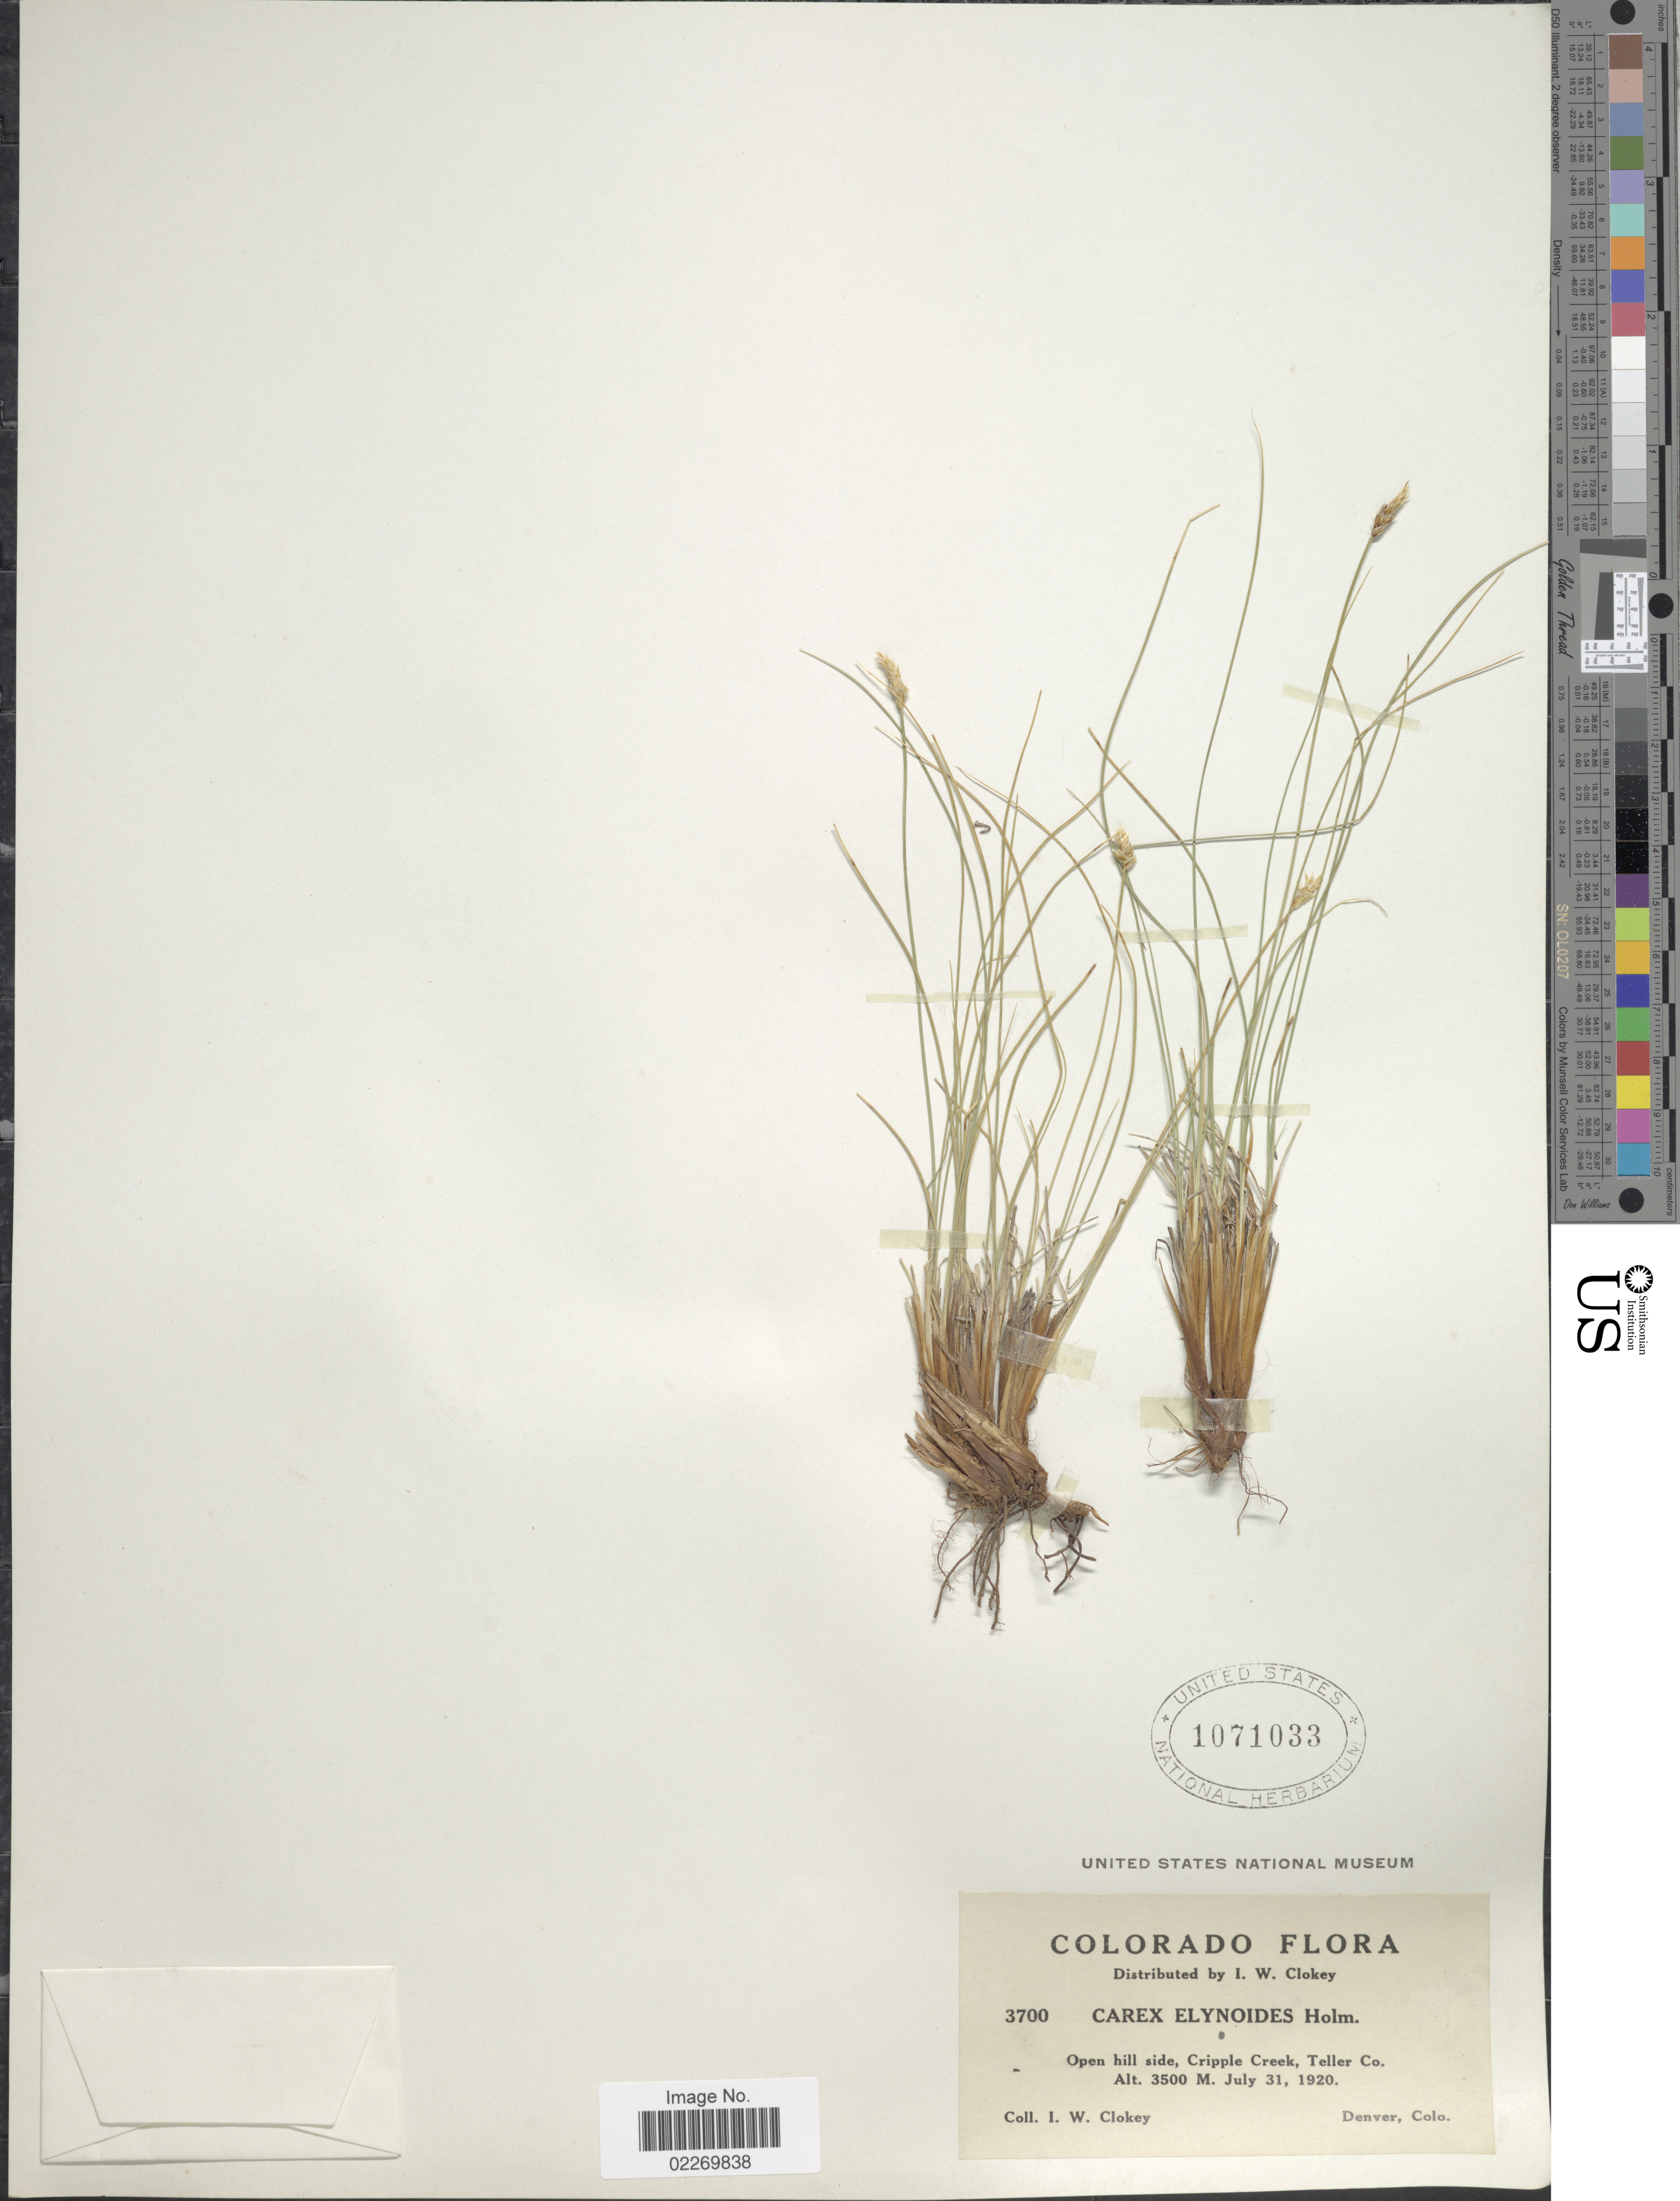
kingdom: Plantae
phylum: Tracheophyta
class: Liliopsida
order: Poales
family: Cyperaceae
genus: Carex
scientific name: Carex elynoides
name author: Holm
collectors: I. W. Clokey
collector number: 3700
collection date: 1920-07-31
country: United States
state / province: Colorado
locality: Open hill side, Cripple Creek, Teller Co.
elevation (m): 3500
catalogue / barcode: US 1071033